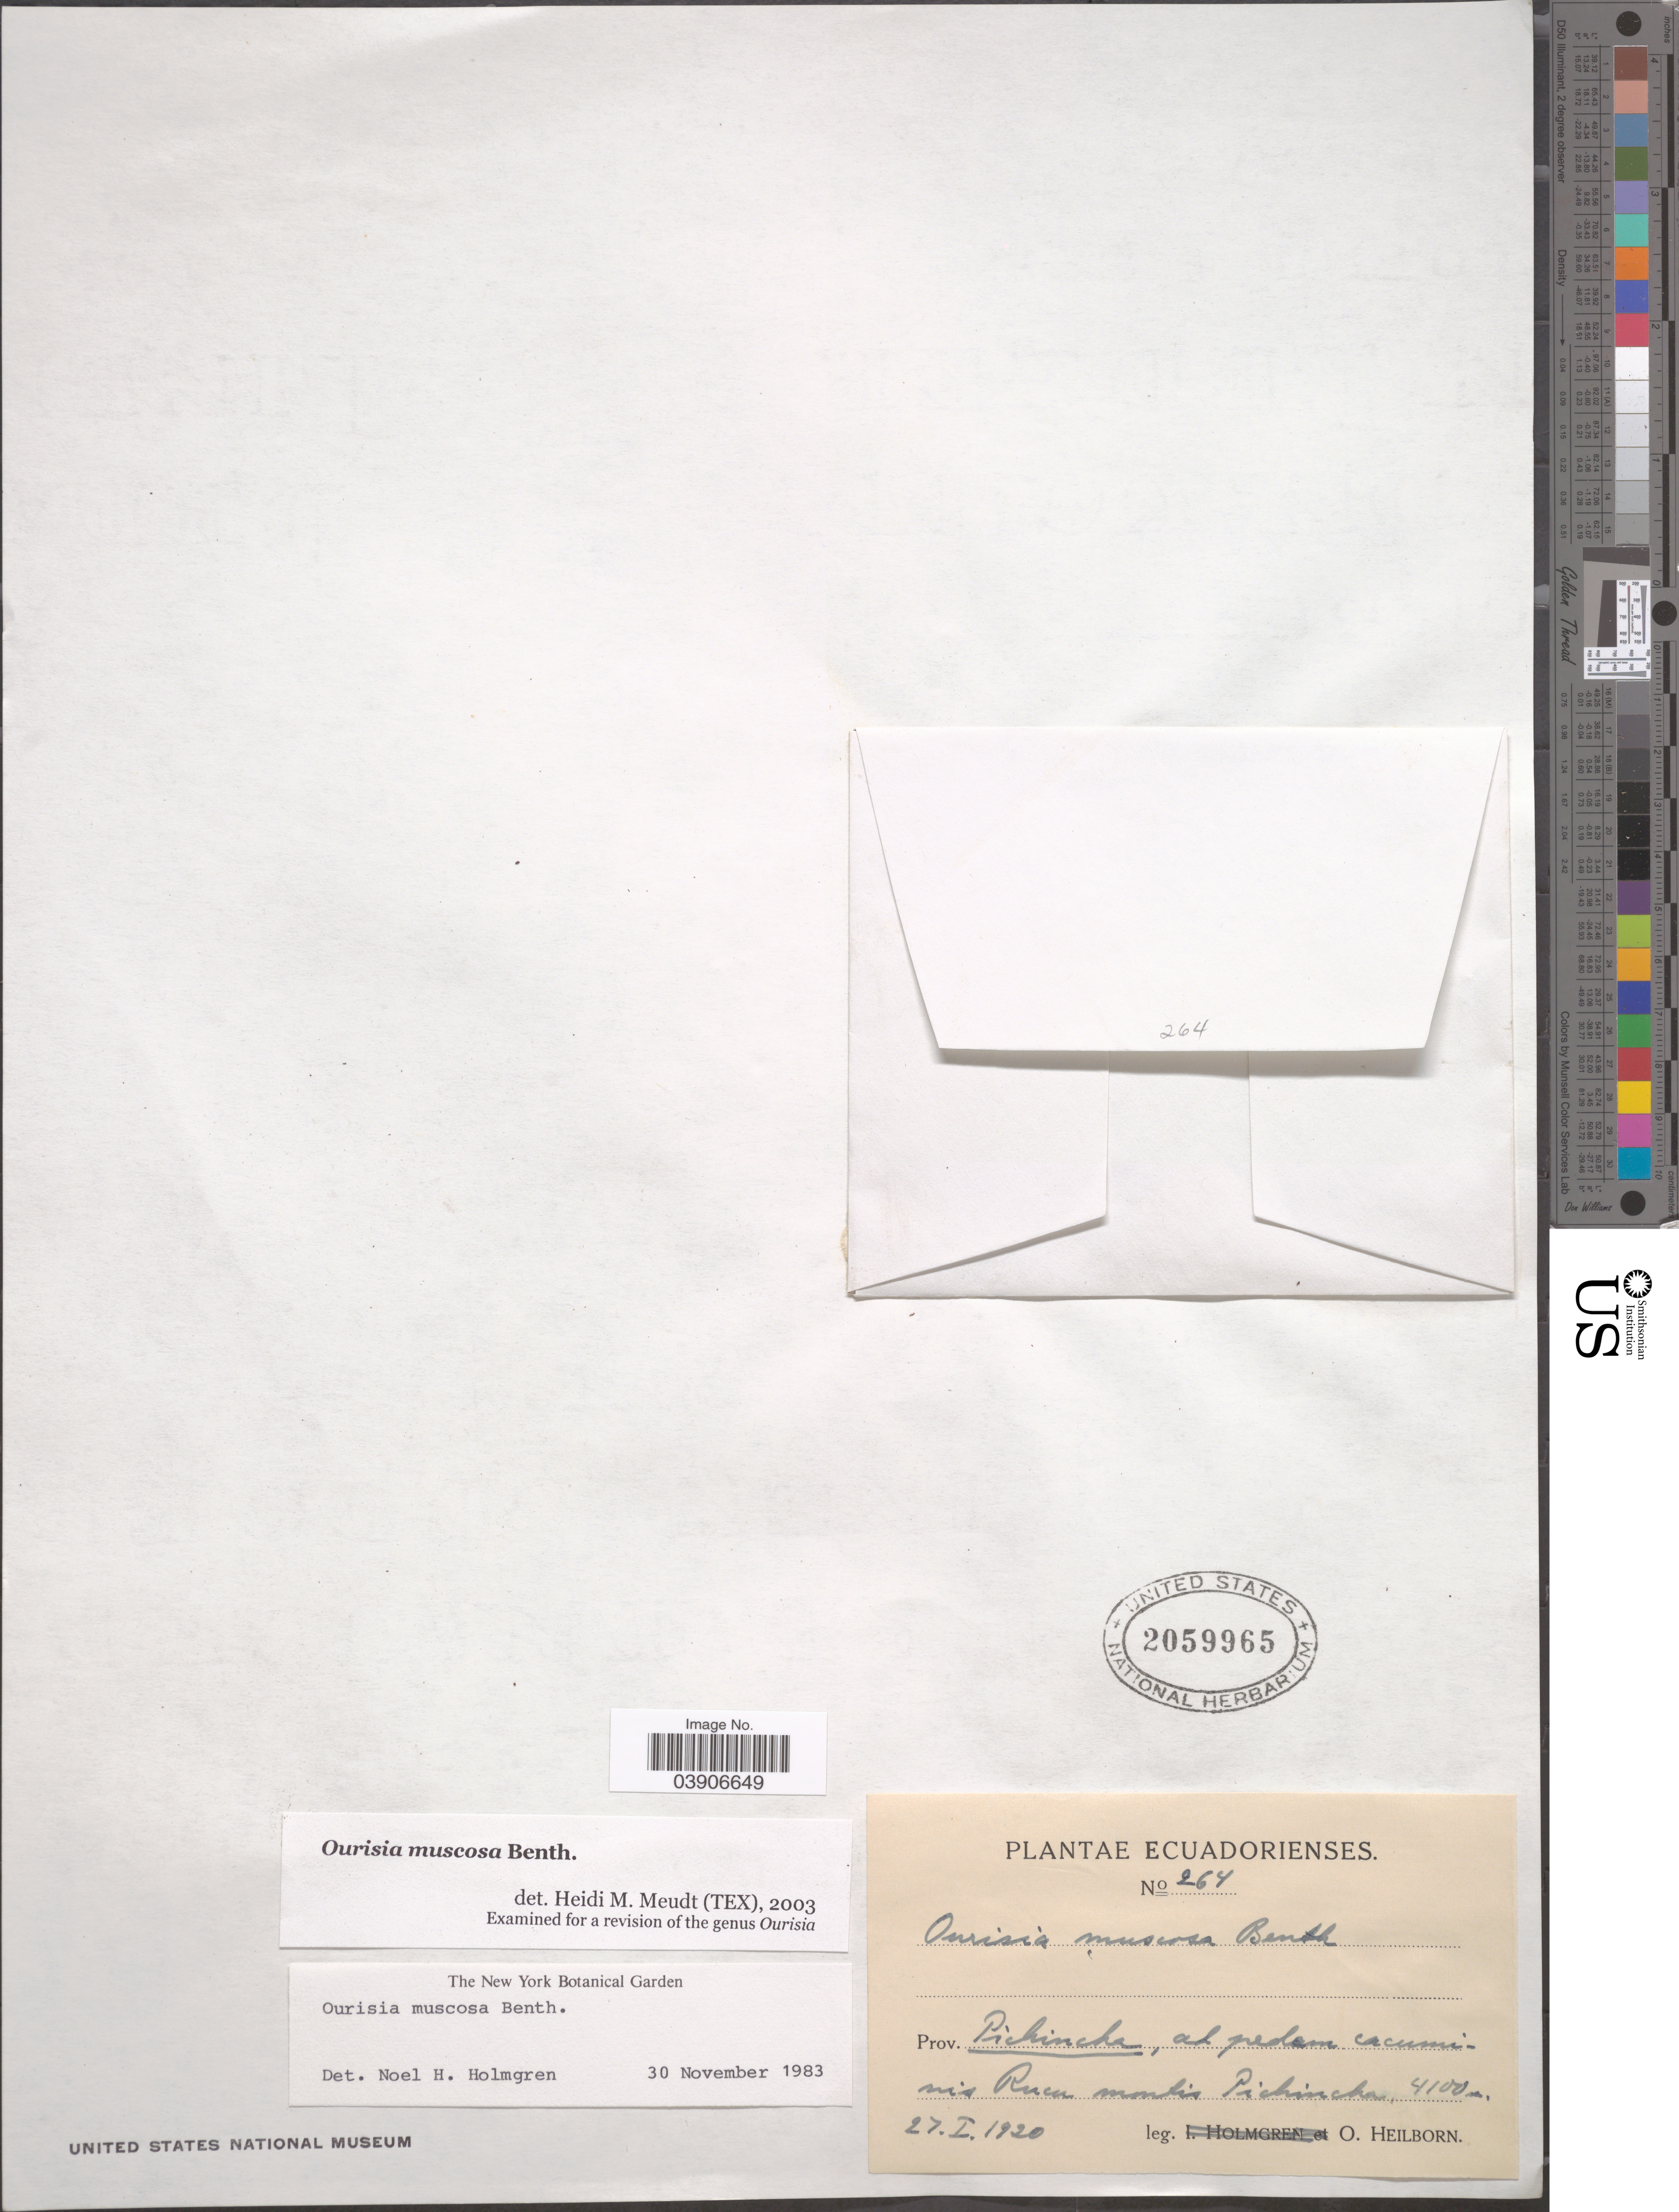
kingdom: Plantae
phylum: Tracheophyta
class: Magnoliopsida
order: Lamiales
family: Plantaginaceae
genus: Ourisia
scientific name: Ourisia muscosa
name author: Benth.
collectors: O. Heilbron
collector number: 264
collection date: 1920-01-27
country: Ecuador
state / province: Pichincha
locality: Ad pedem cacuminis Rucu montis Pichincha.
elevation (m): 4100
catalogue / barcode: US 2059965